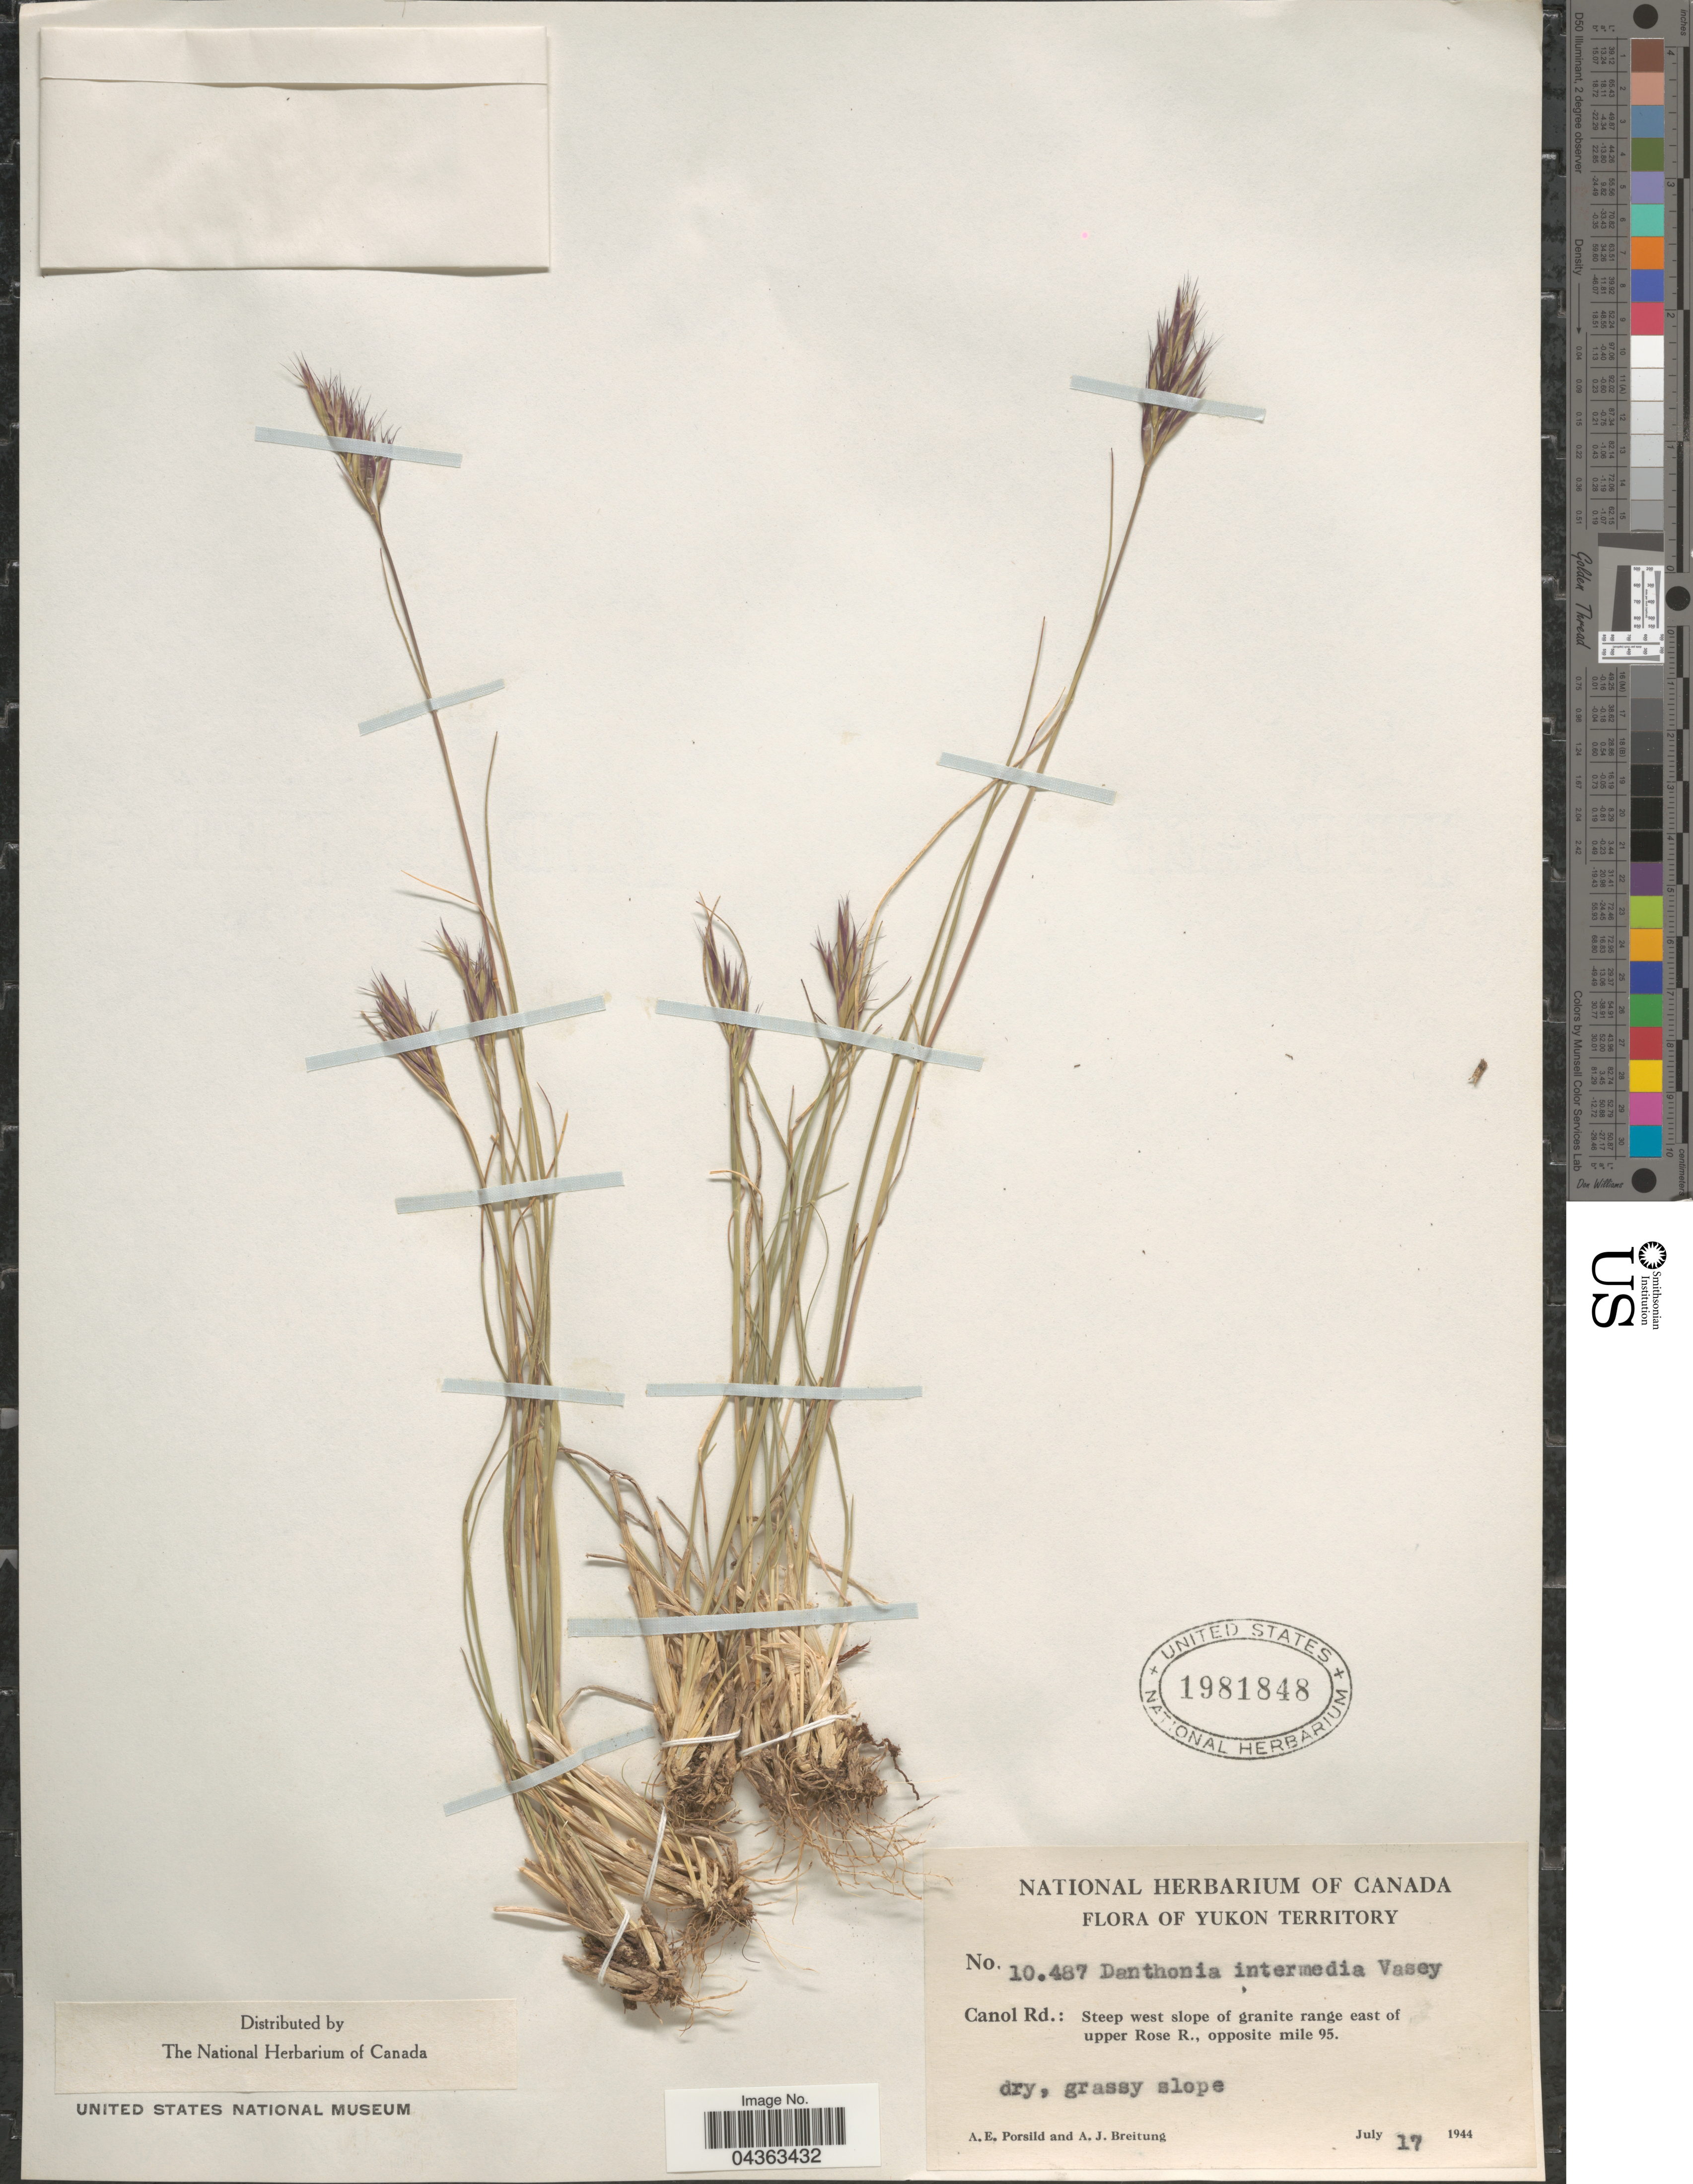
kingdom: Plantae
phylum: Tracheophyta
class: Liliopsida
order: Poales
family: Poaceae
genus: Danthonia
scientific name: Danthonia intermedia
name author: Vasey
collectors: A. E. Porsild & A. Breitung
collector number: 10487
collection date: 1944-07-17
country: Canada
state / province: Yukon Territory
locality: Canol Rd.: Steep west slope of granite range east of upper Rose R., opposite mile 95. Dry, grassy slope.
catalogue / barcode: US 1981848